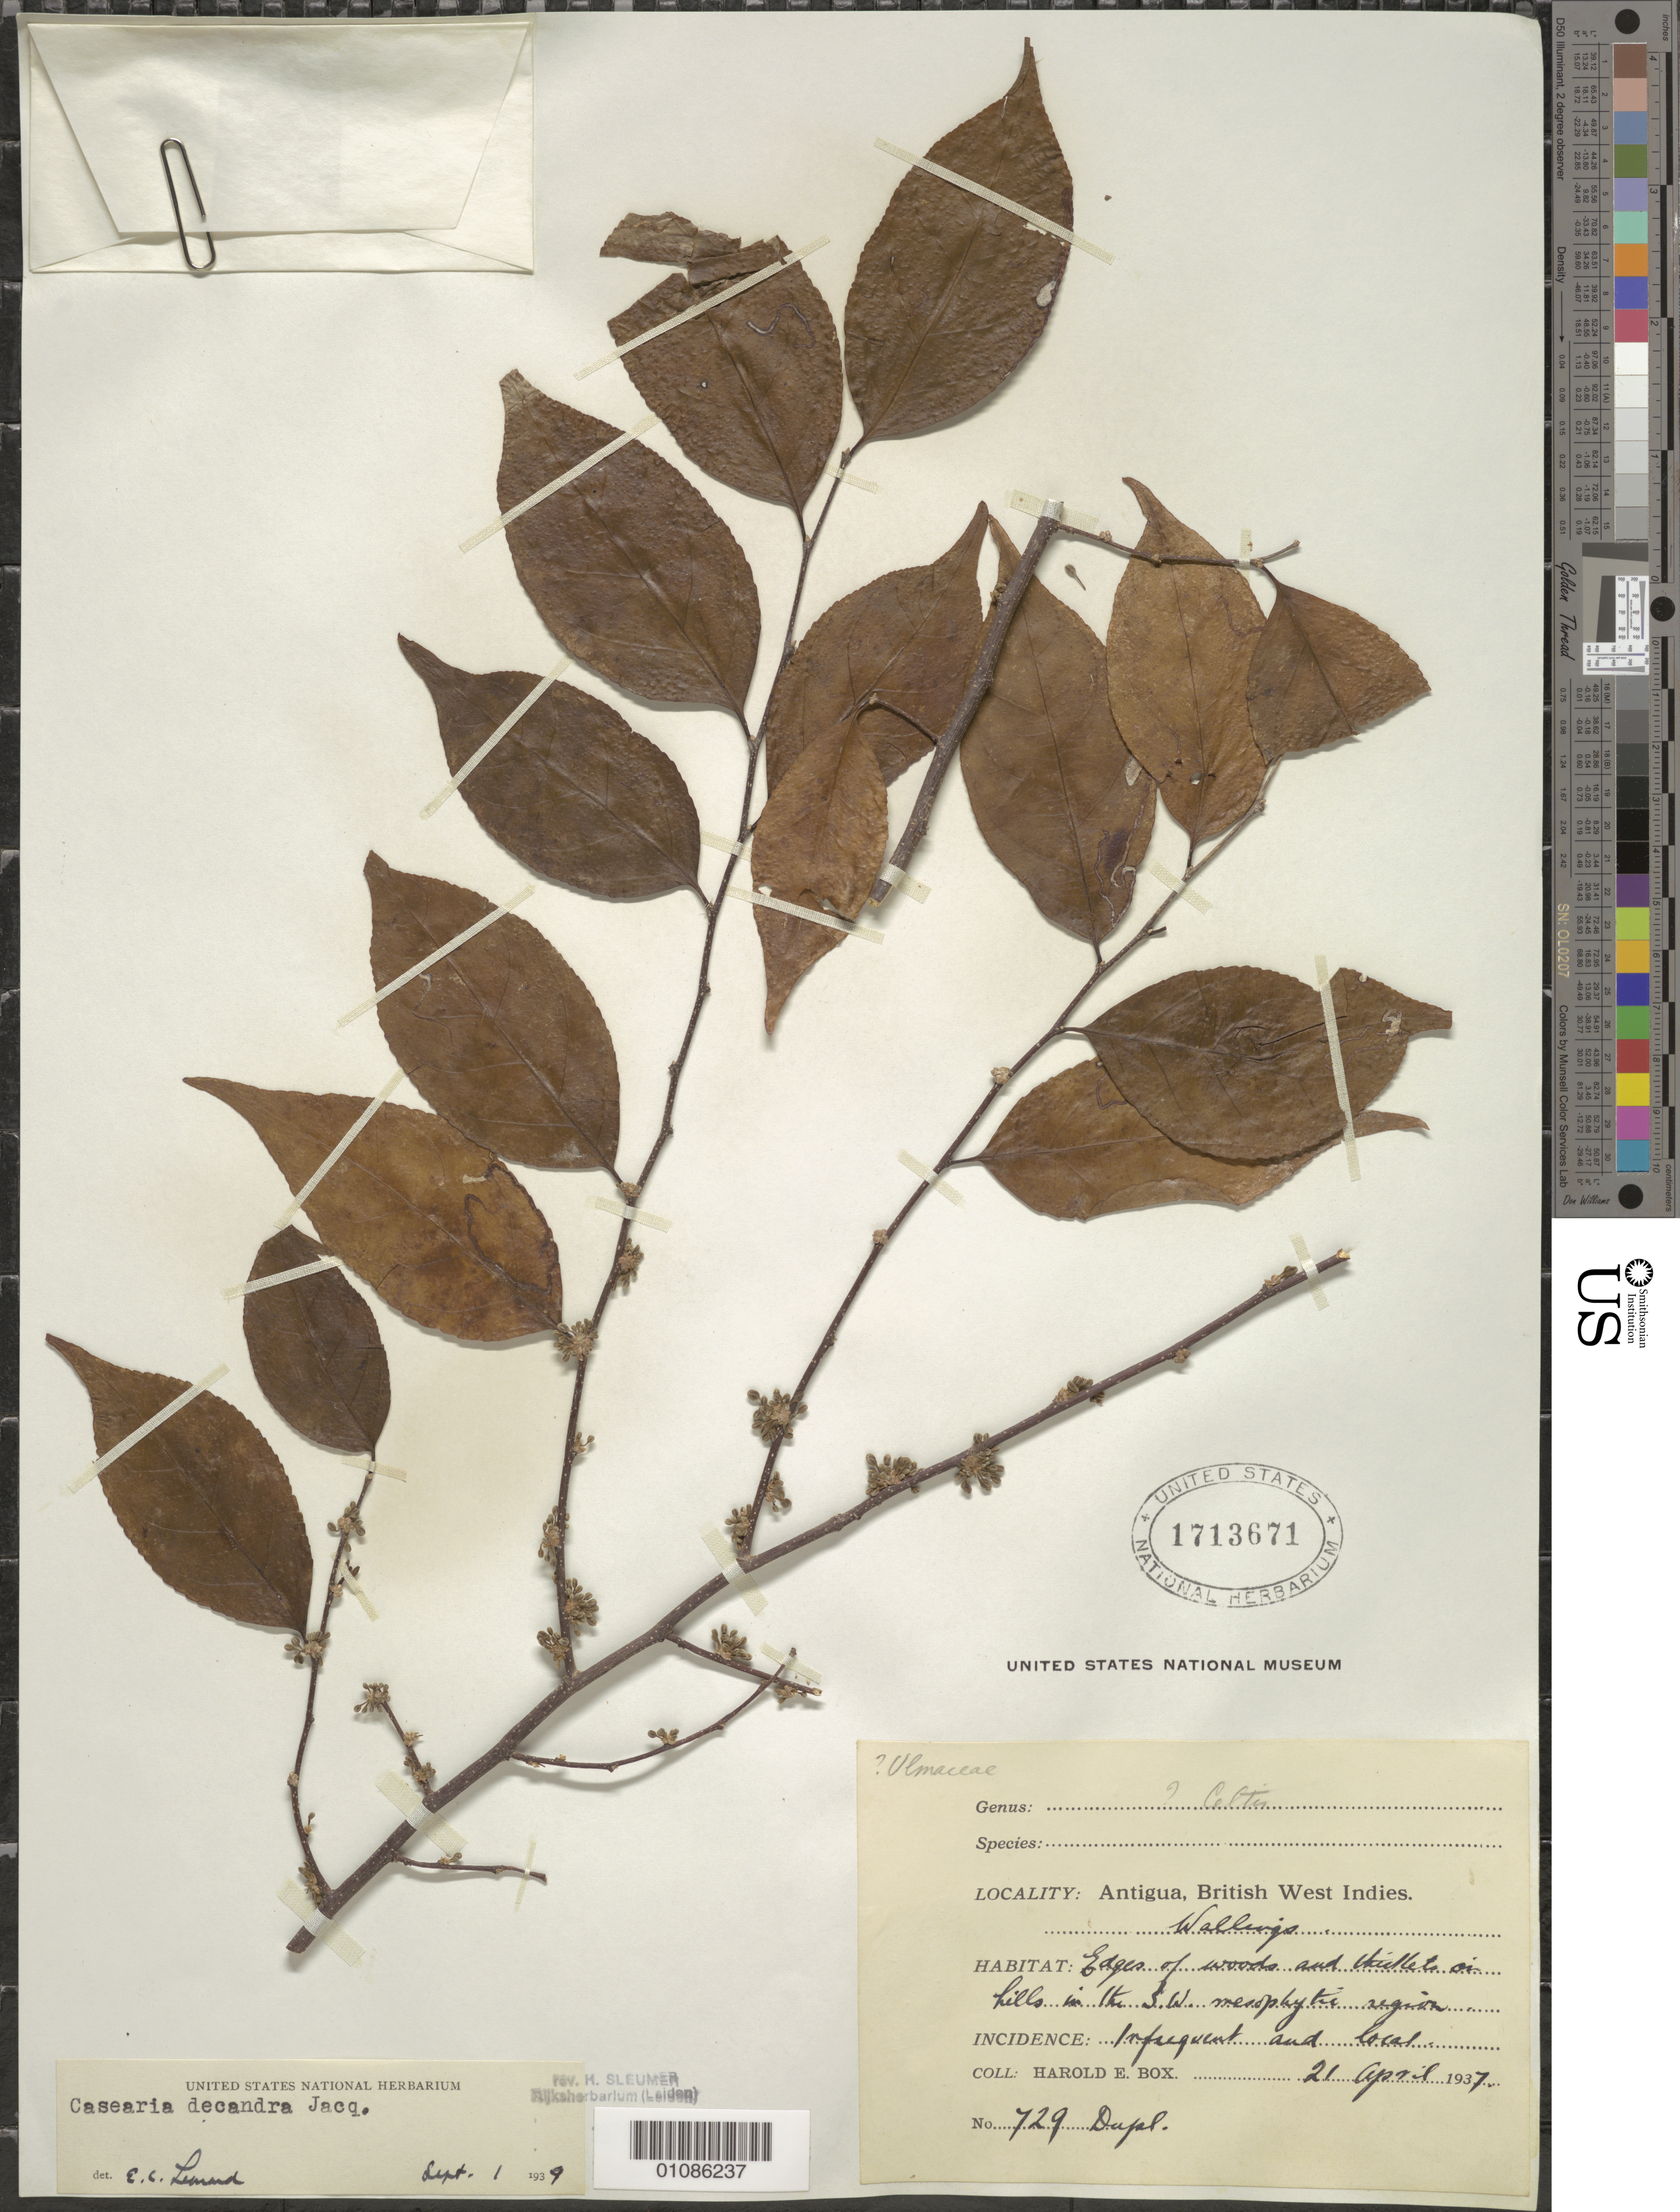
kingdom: Plantae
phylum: Tracheophyta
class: Magnoliopsida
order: Malpighiales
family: Salicaceae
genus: Casearia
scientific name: Casearia decandra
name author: Jacq.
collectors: H. E. Box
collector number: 729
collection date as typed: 21 Apr 1937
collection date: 1937-04-21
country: Antigua and Barbuda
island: Antigua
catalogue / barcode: US 1713671